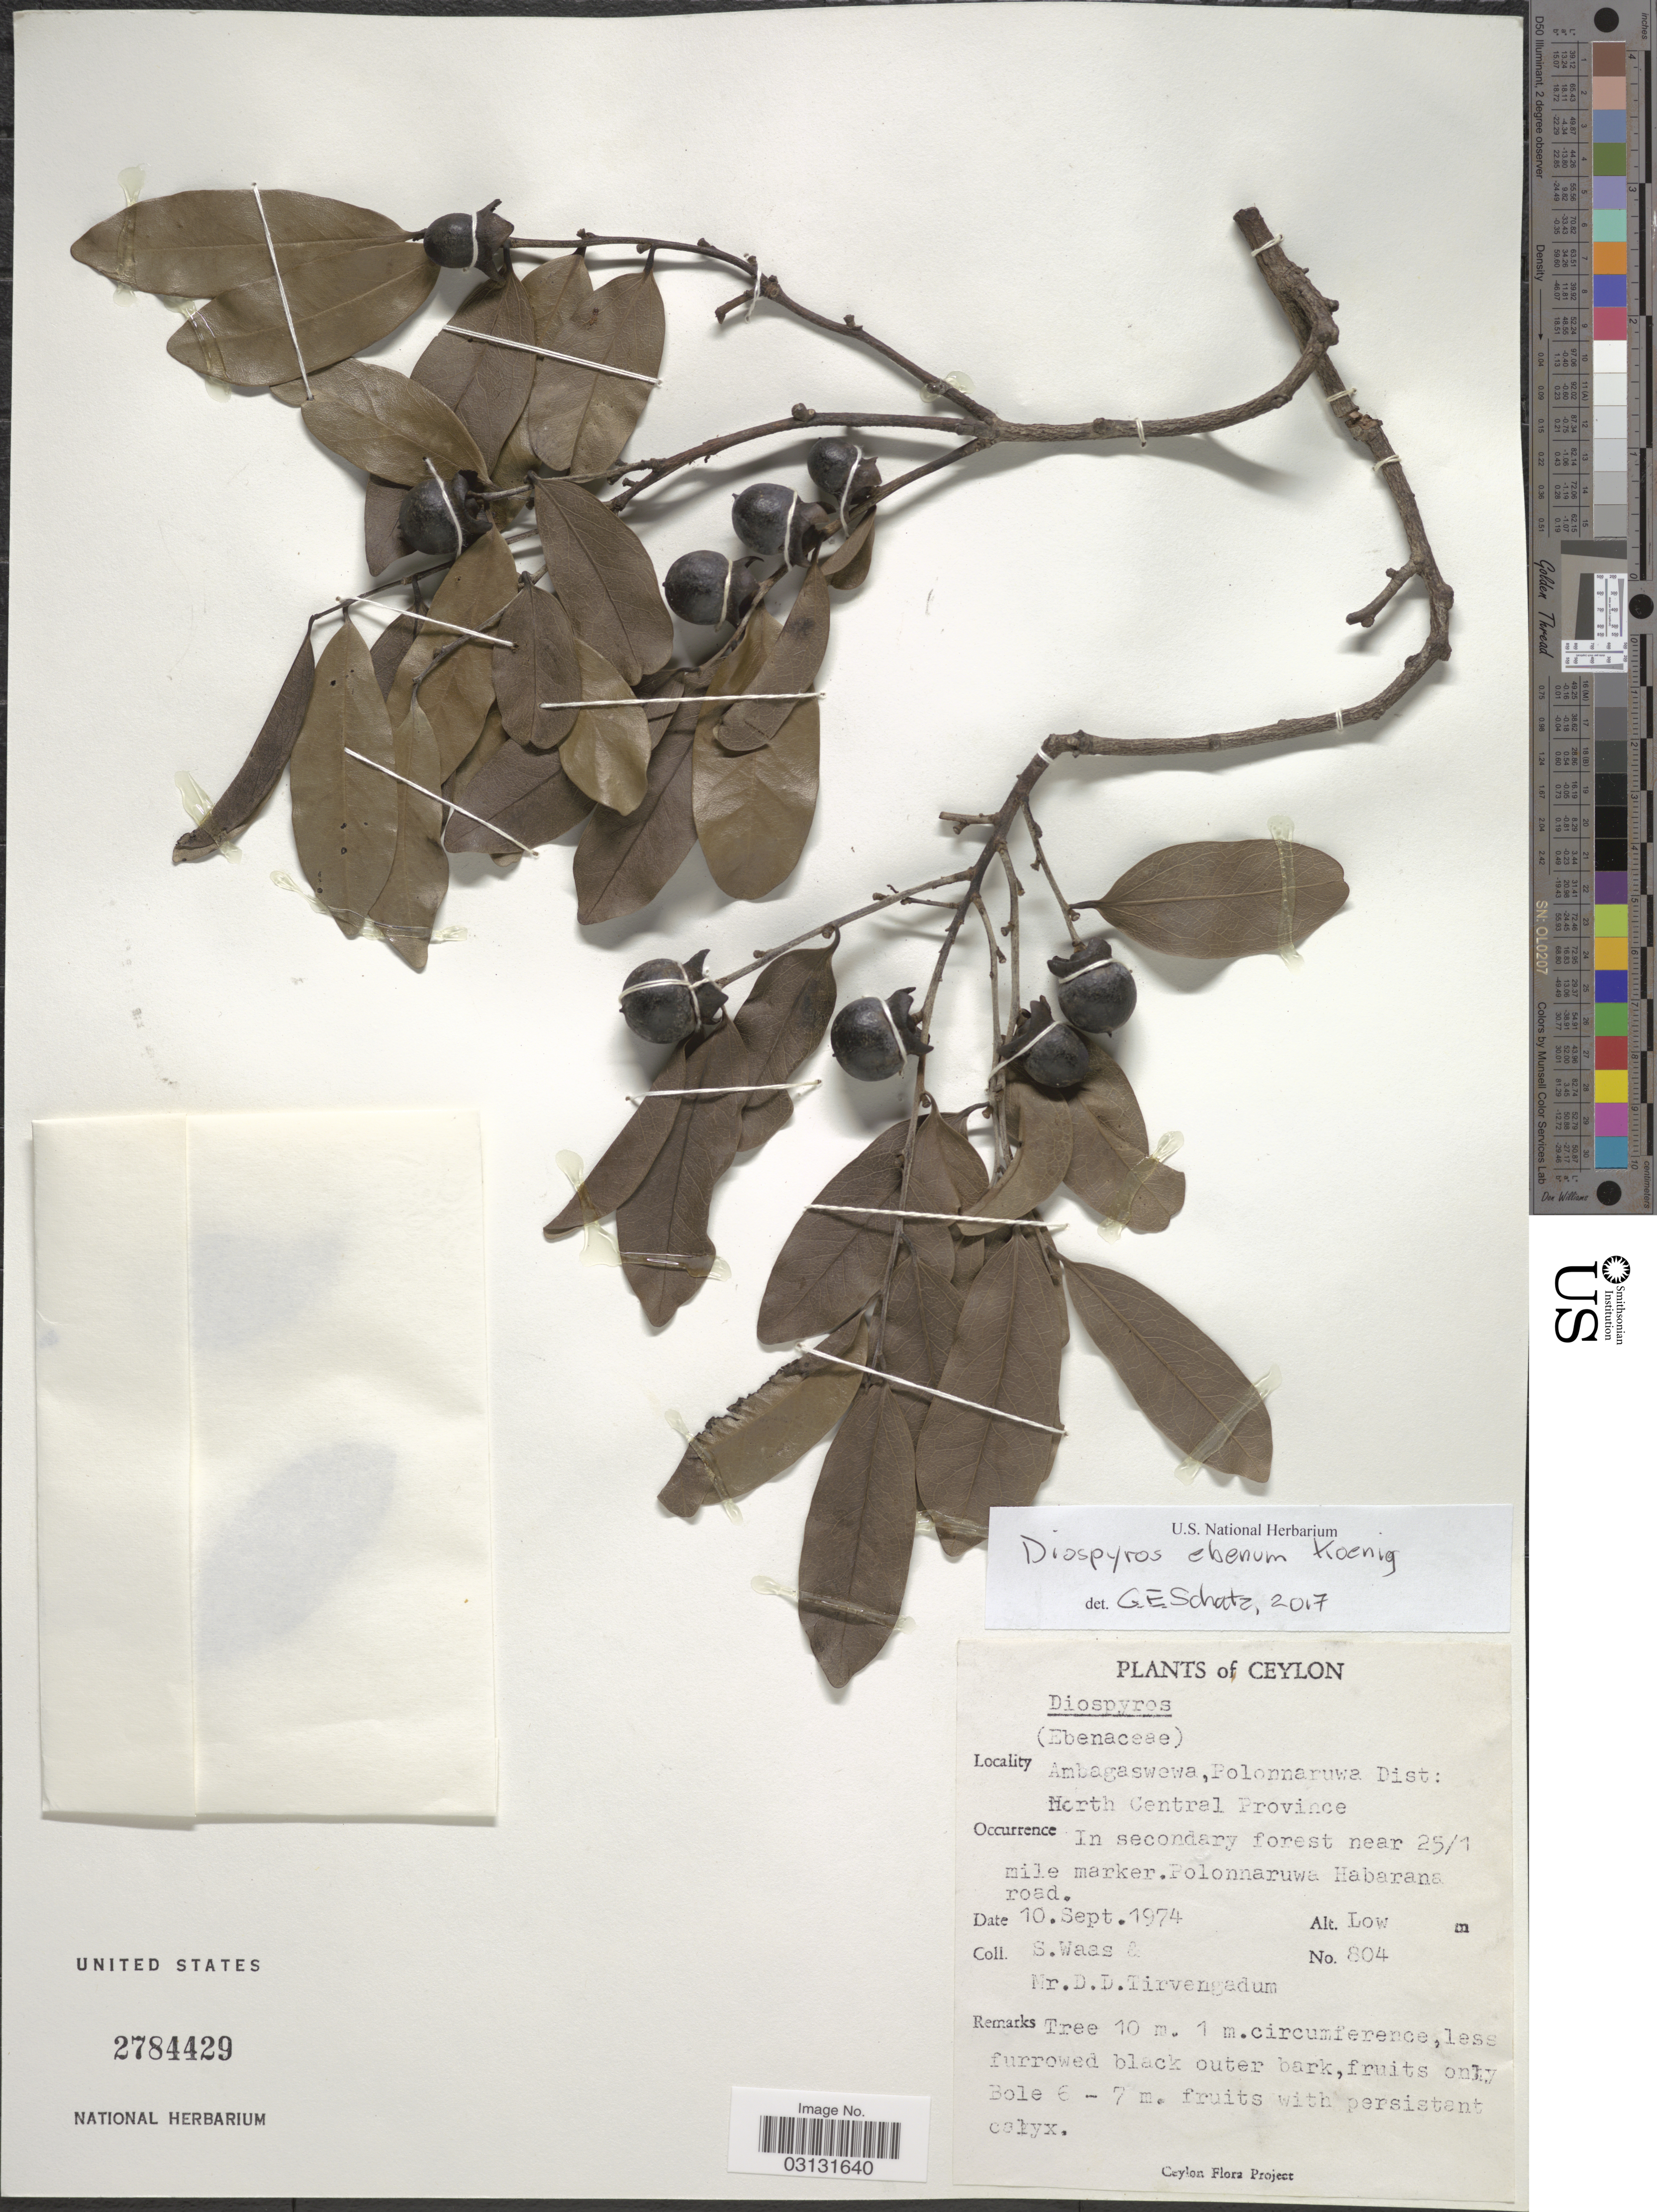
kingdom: Plantae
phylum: Tracheophyta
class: Magnoliopsida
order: Ericales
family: Ebenaceae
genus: Diospyros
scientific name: Diospyros ebenum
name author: J. Koenig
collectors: S. Waas & D. Tirvengadum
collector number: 804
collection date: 1974-09-10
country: Sri Lanka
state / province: Central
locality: Ceylon. Ambagaswewa, Polonnaruwe Dist: North Central Province. Near 25/1 mile maker. Polonnaruwa Habarana road.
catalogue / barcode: US 2784429